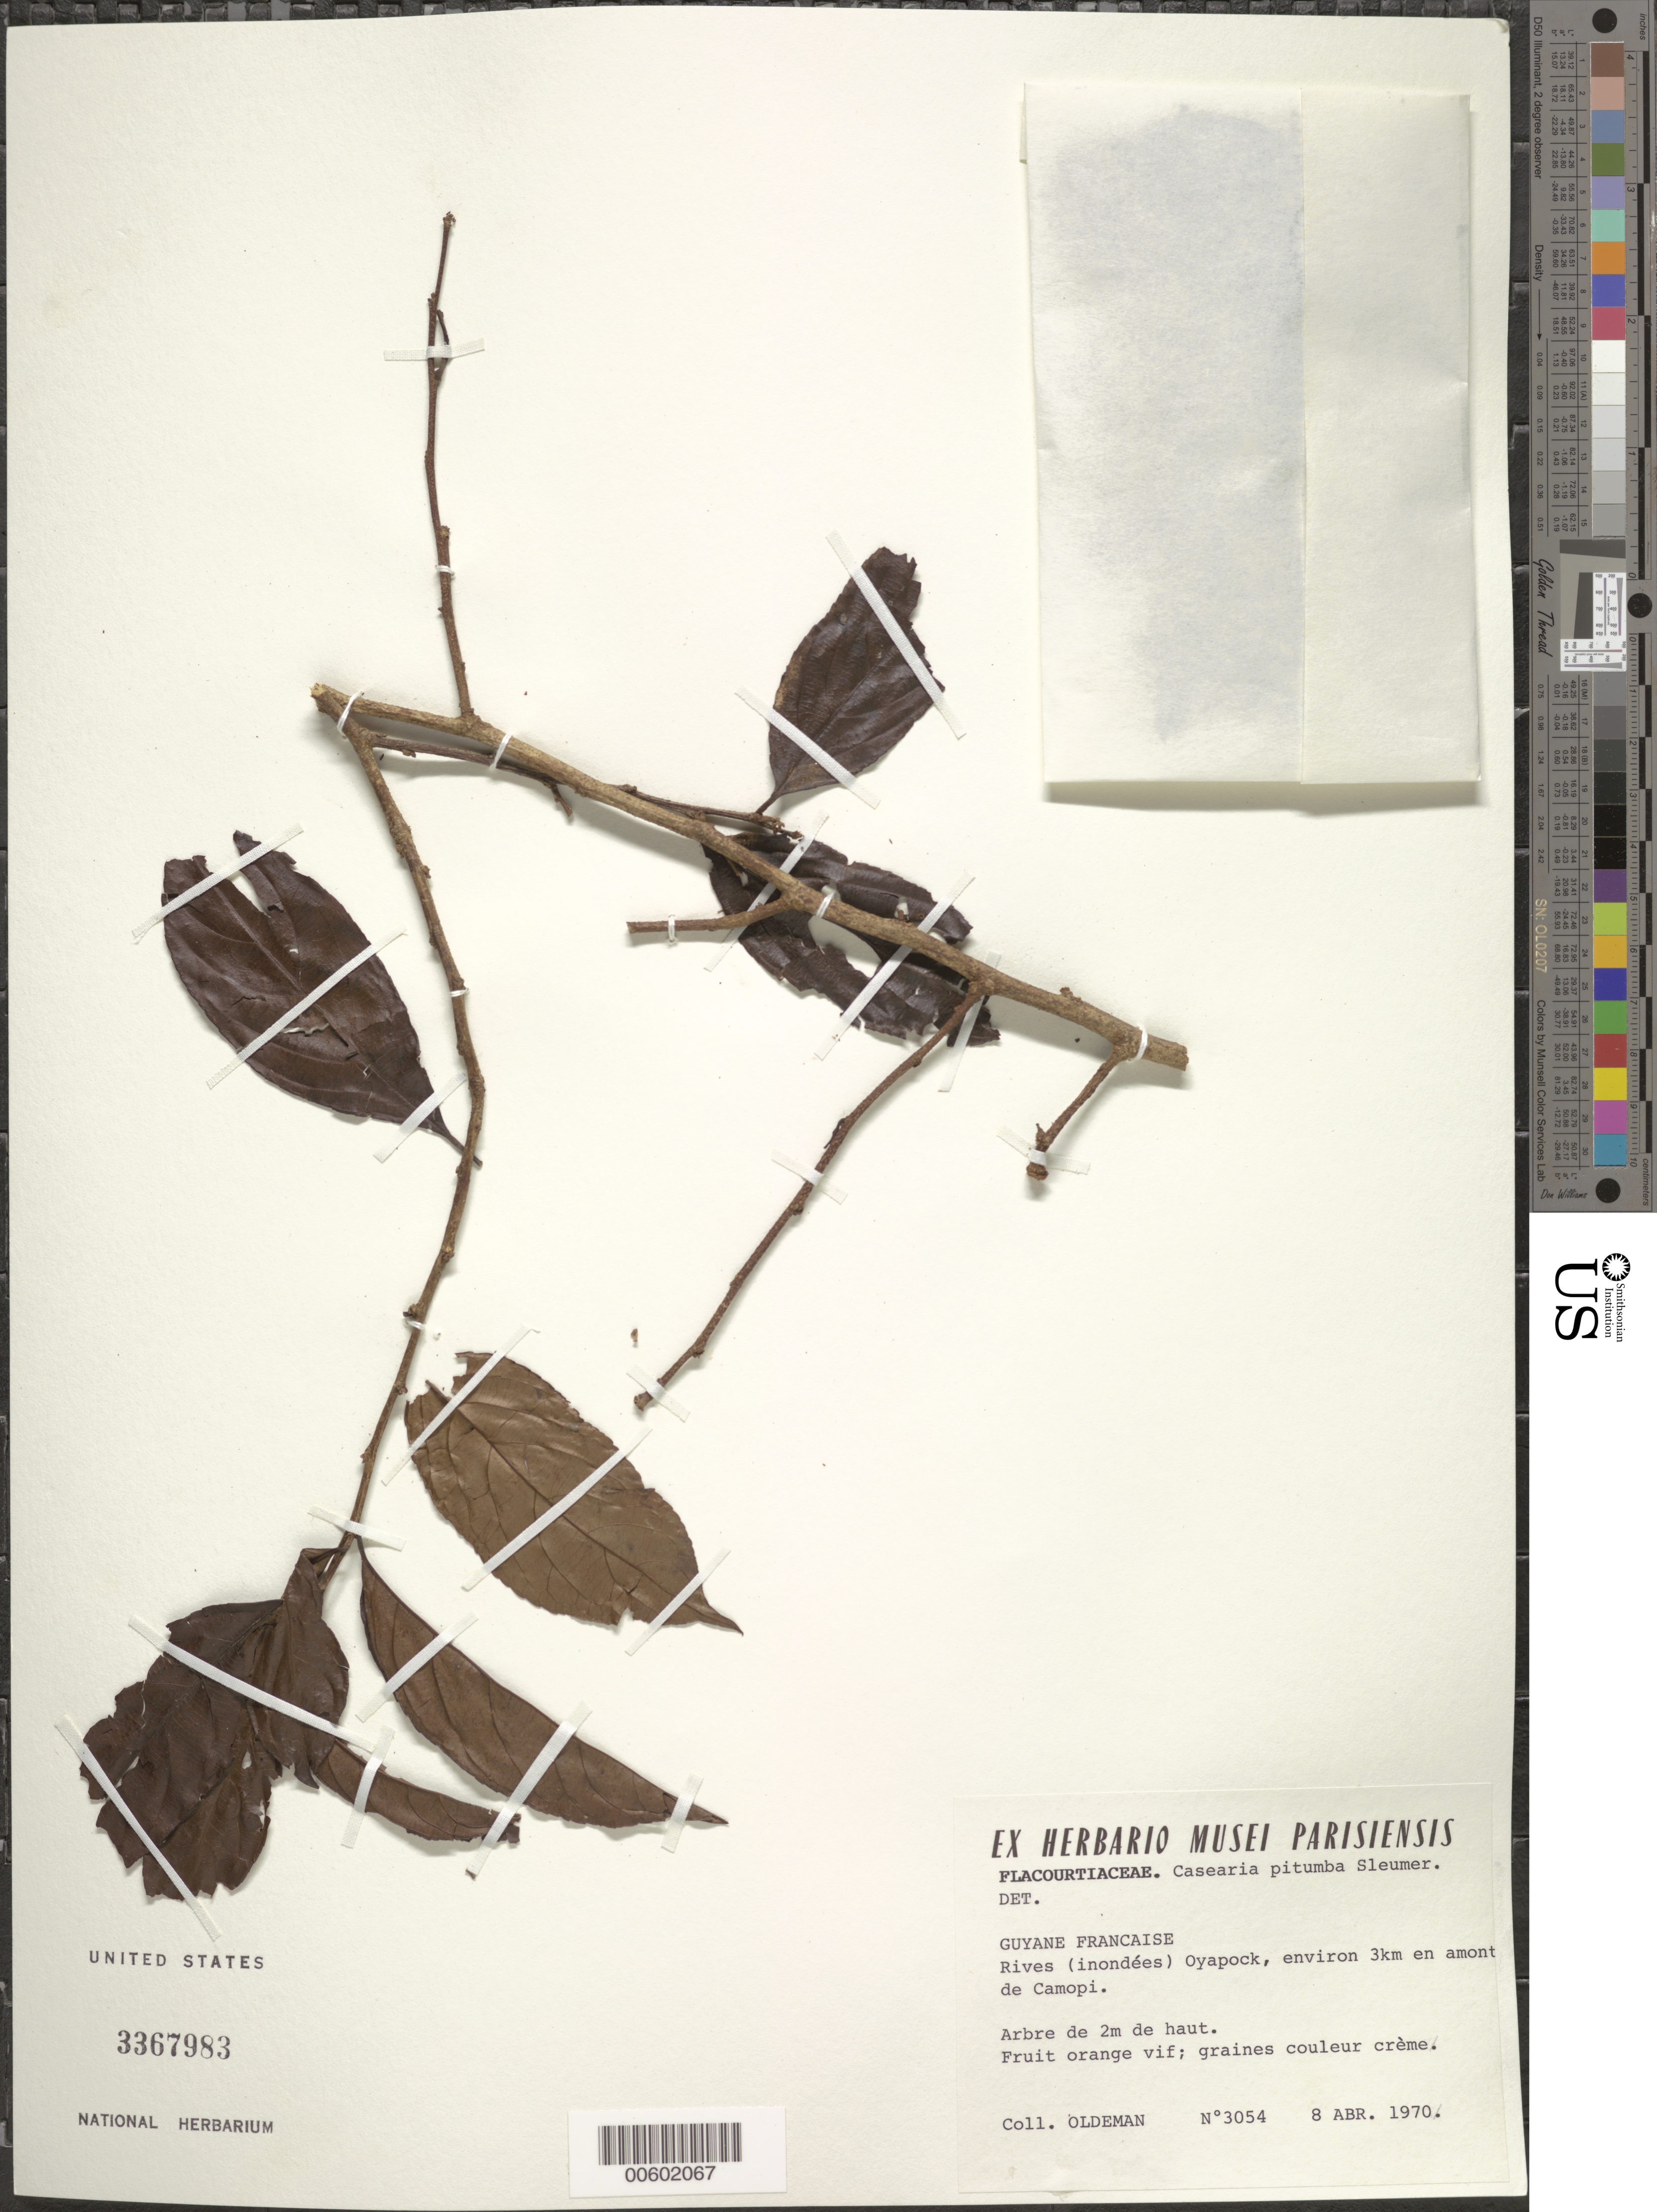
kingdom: Plantae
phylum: Tracheophyta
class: Magnoliopsida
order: Malpighiales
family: Salicaceae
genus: Casearia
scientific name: Casearia pitumba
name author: Sleumer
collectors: R. Oldeman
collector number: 3054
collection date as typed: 8-Apr-70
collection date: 1970-04-08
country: French Guiana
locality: Rives de l'Oyapock, environs 3 km en amont de Camopi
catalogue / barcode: US 3367983